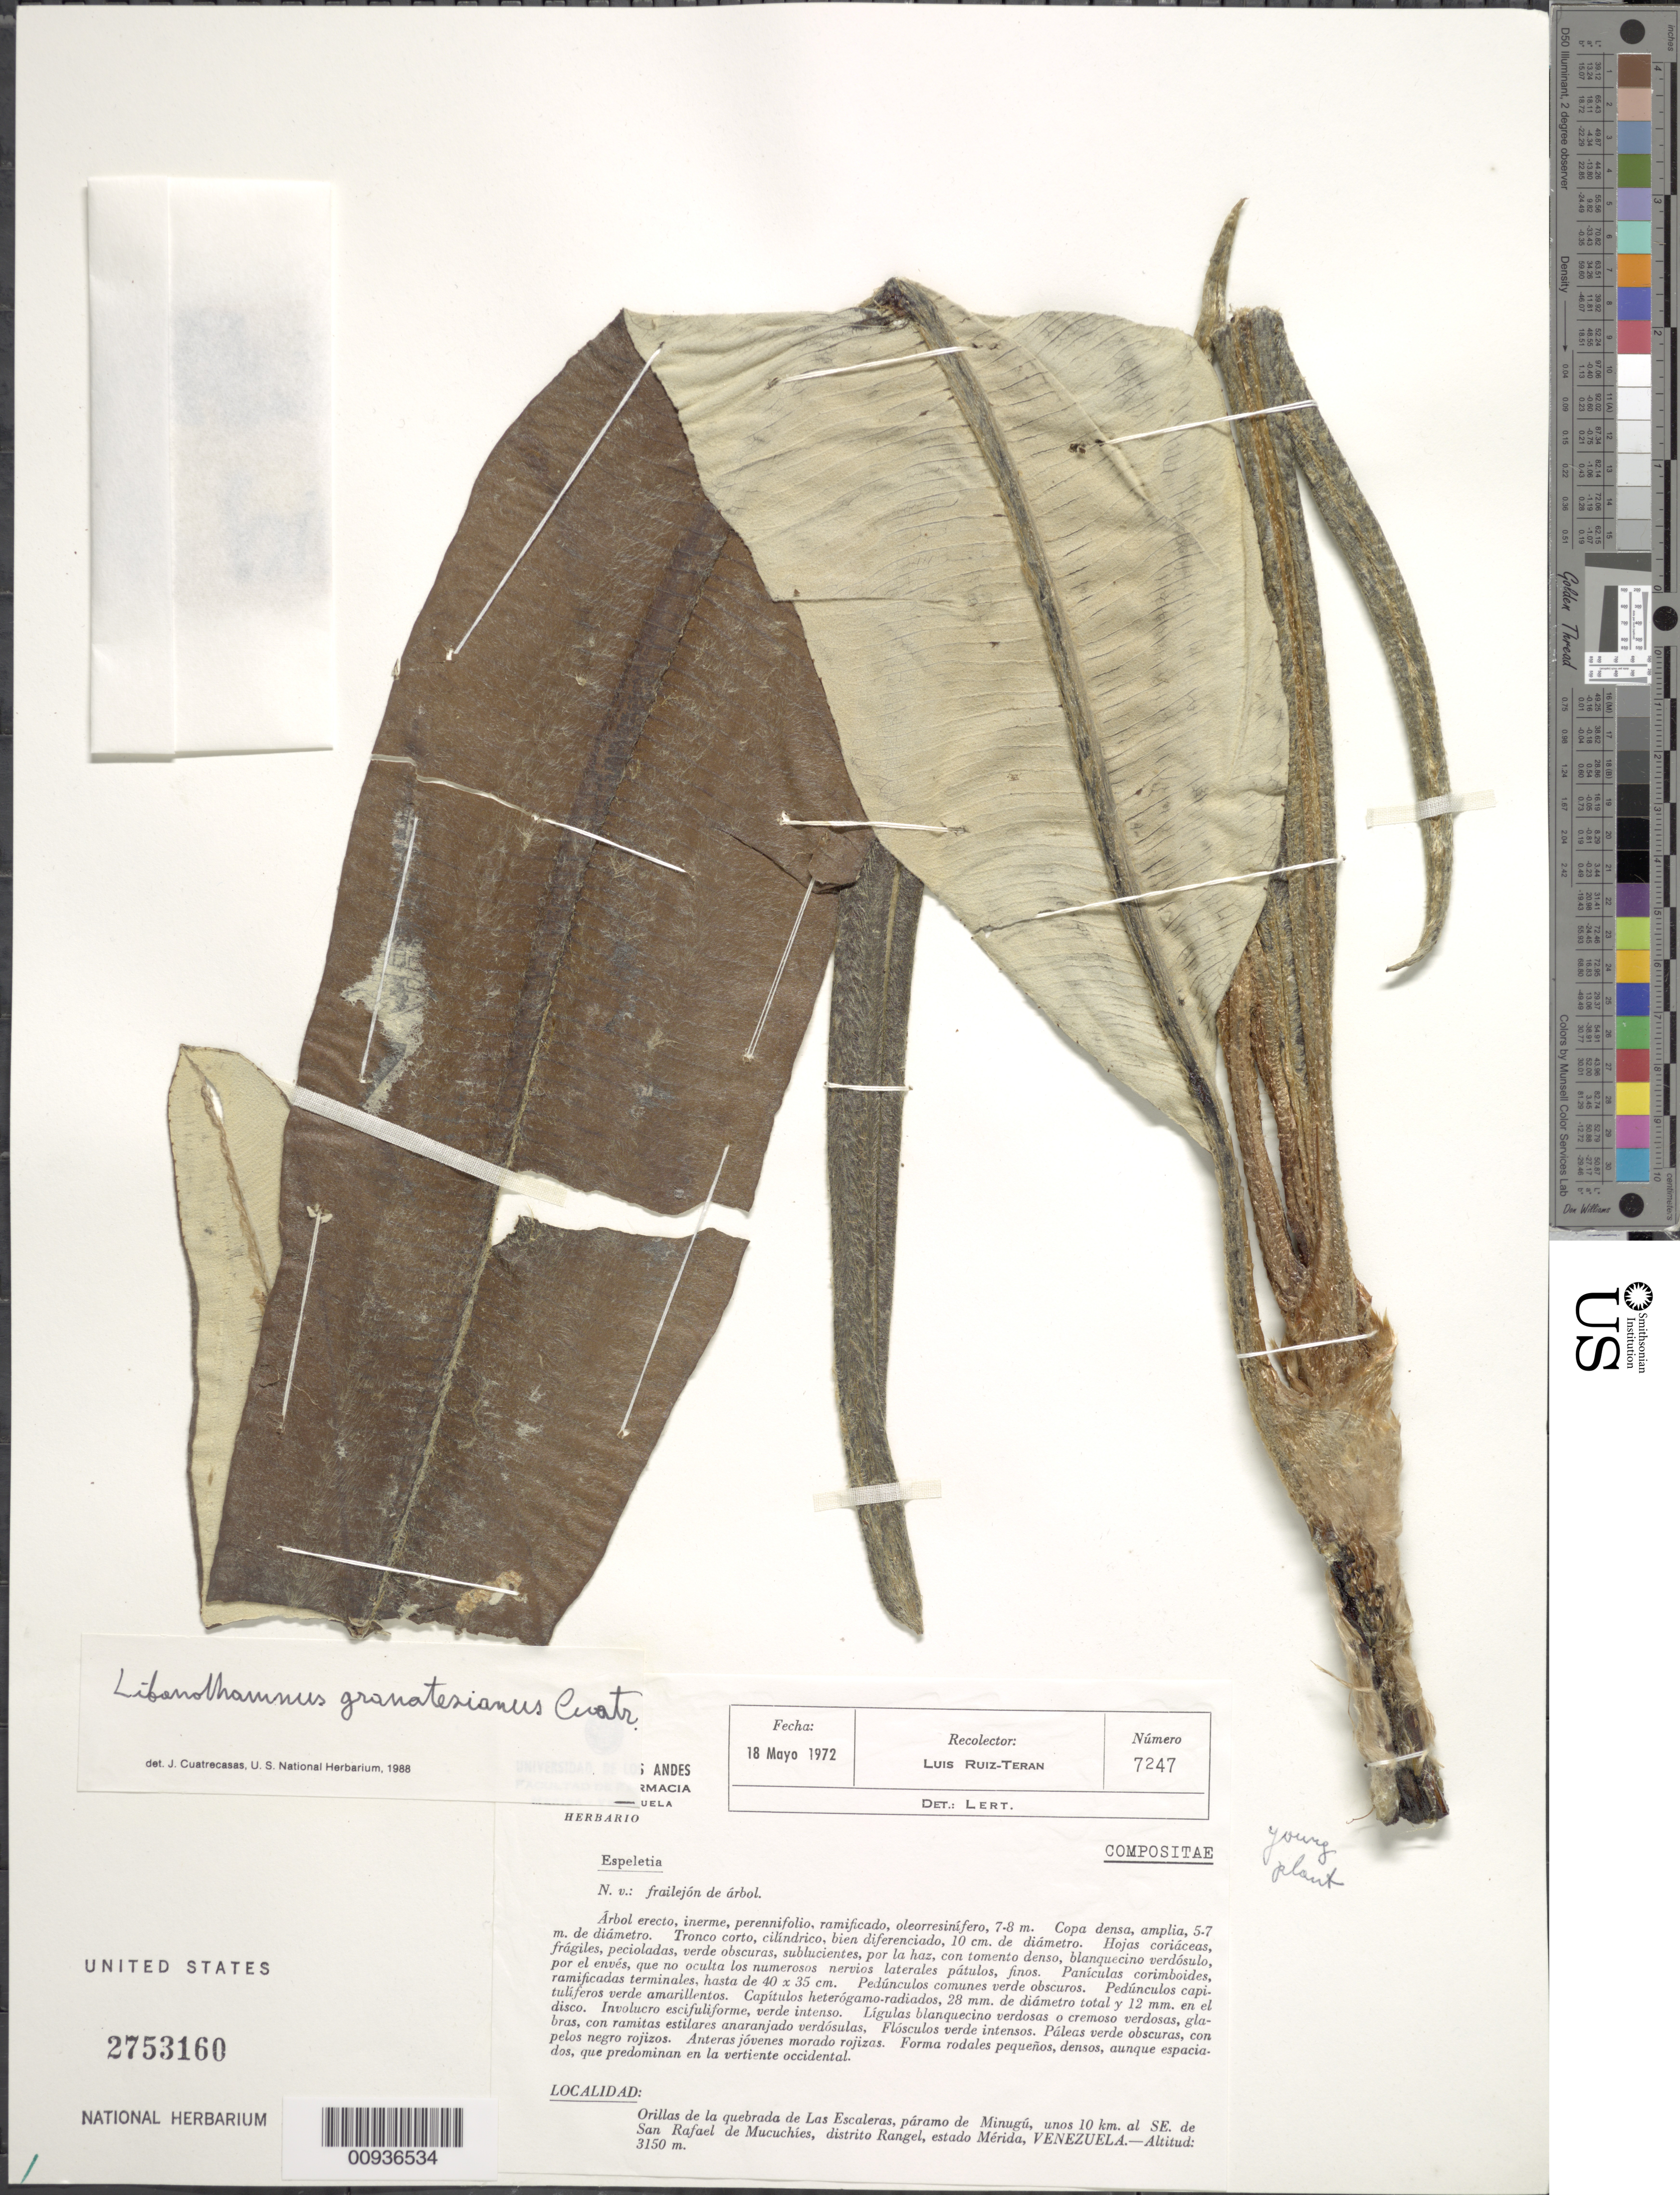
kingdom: Plantae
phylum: Tracheophyta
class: Magnoliopsida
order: Asterales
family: Asteraceae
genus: Libanothamnus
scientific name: Libanothamnus banksiifolius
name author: (Sch. Bip. & Ettingsh.) Cuatrec.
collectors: L. Teran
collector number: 7247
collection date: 1972-05-18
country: Venezuela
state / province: Mérida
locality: Orillas de la quebrada de Las Escaleras, paramo de Minugu, unos 10 km al SE de San Rafael de Mucuchies, distrito Rangel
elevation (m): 3150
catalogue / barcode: US 2753160